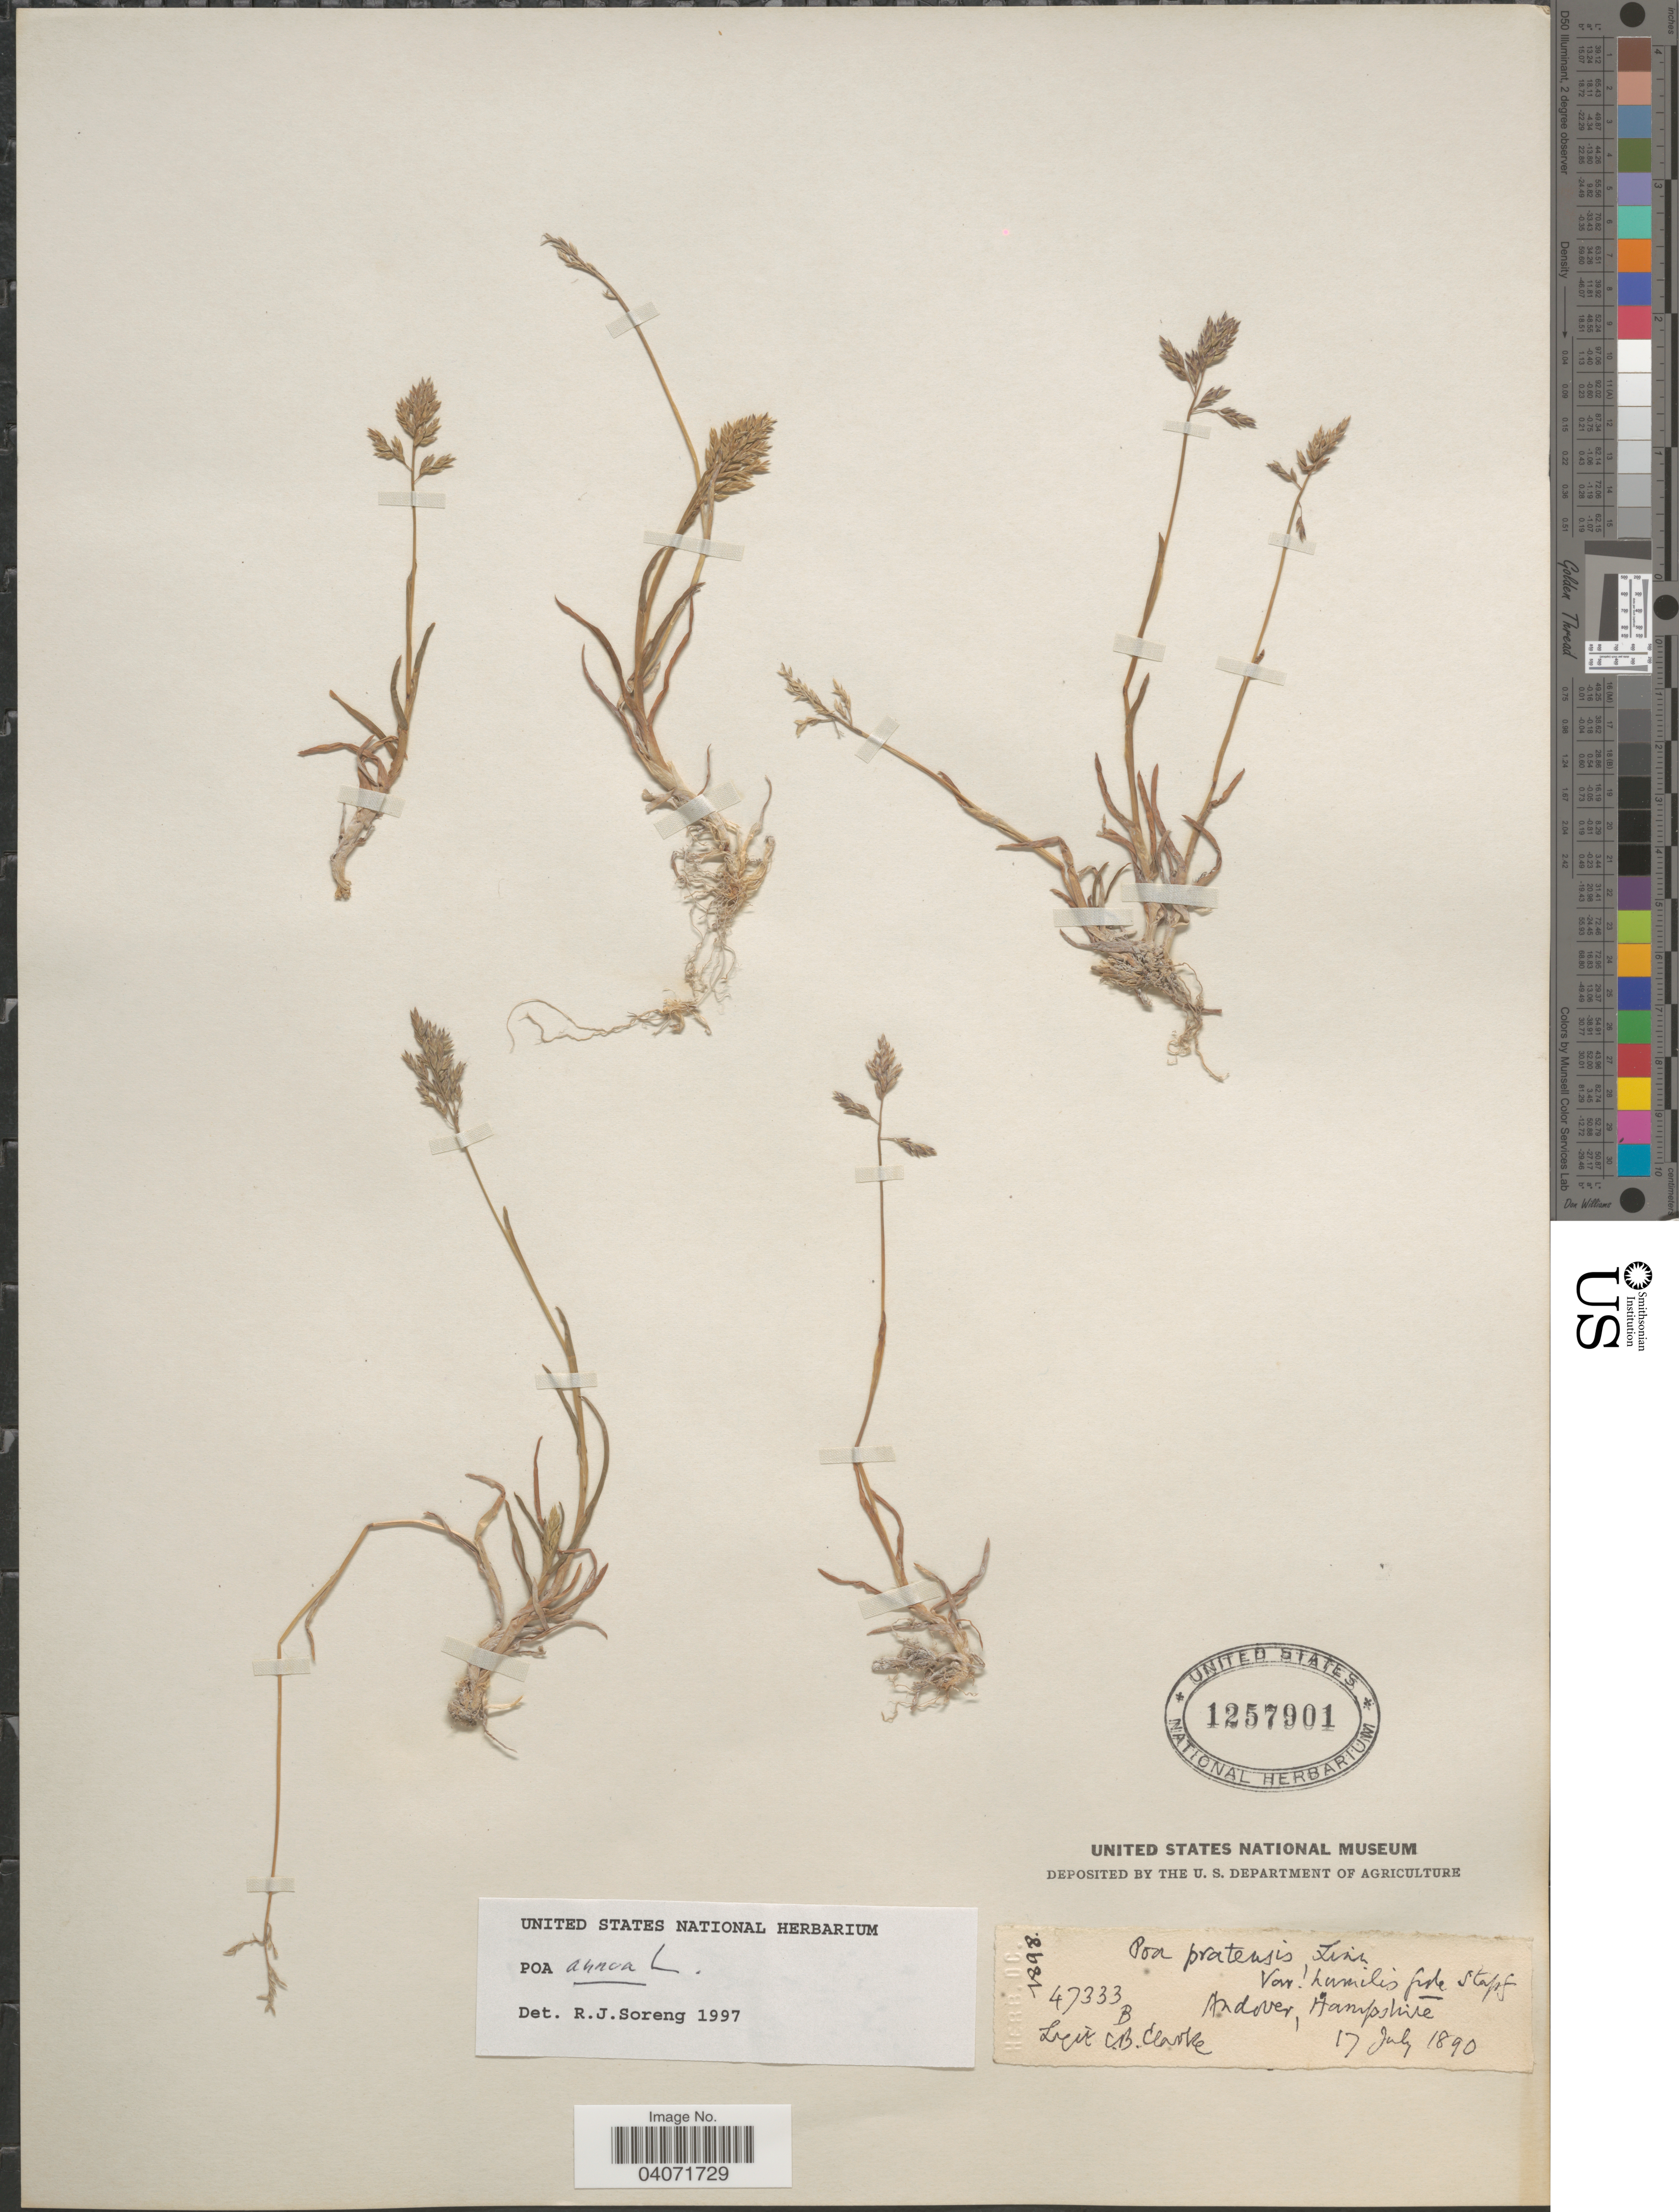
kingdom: Plantae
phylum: Tracheophyta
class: Liliopsida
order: Poales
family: Poaceae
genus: Poa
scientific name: Poa annua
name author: L.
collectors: C. B. Clarke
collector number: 47333B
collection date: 1890-07-17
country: United Kingdom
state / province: England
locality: Andover, Hampshire.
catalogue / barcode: US 1257901